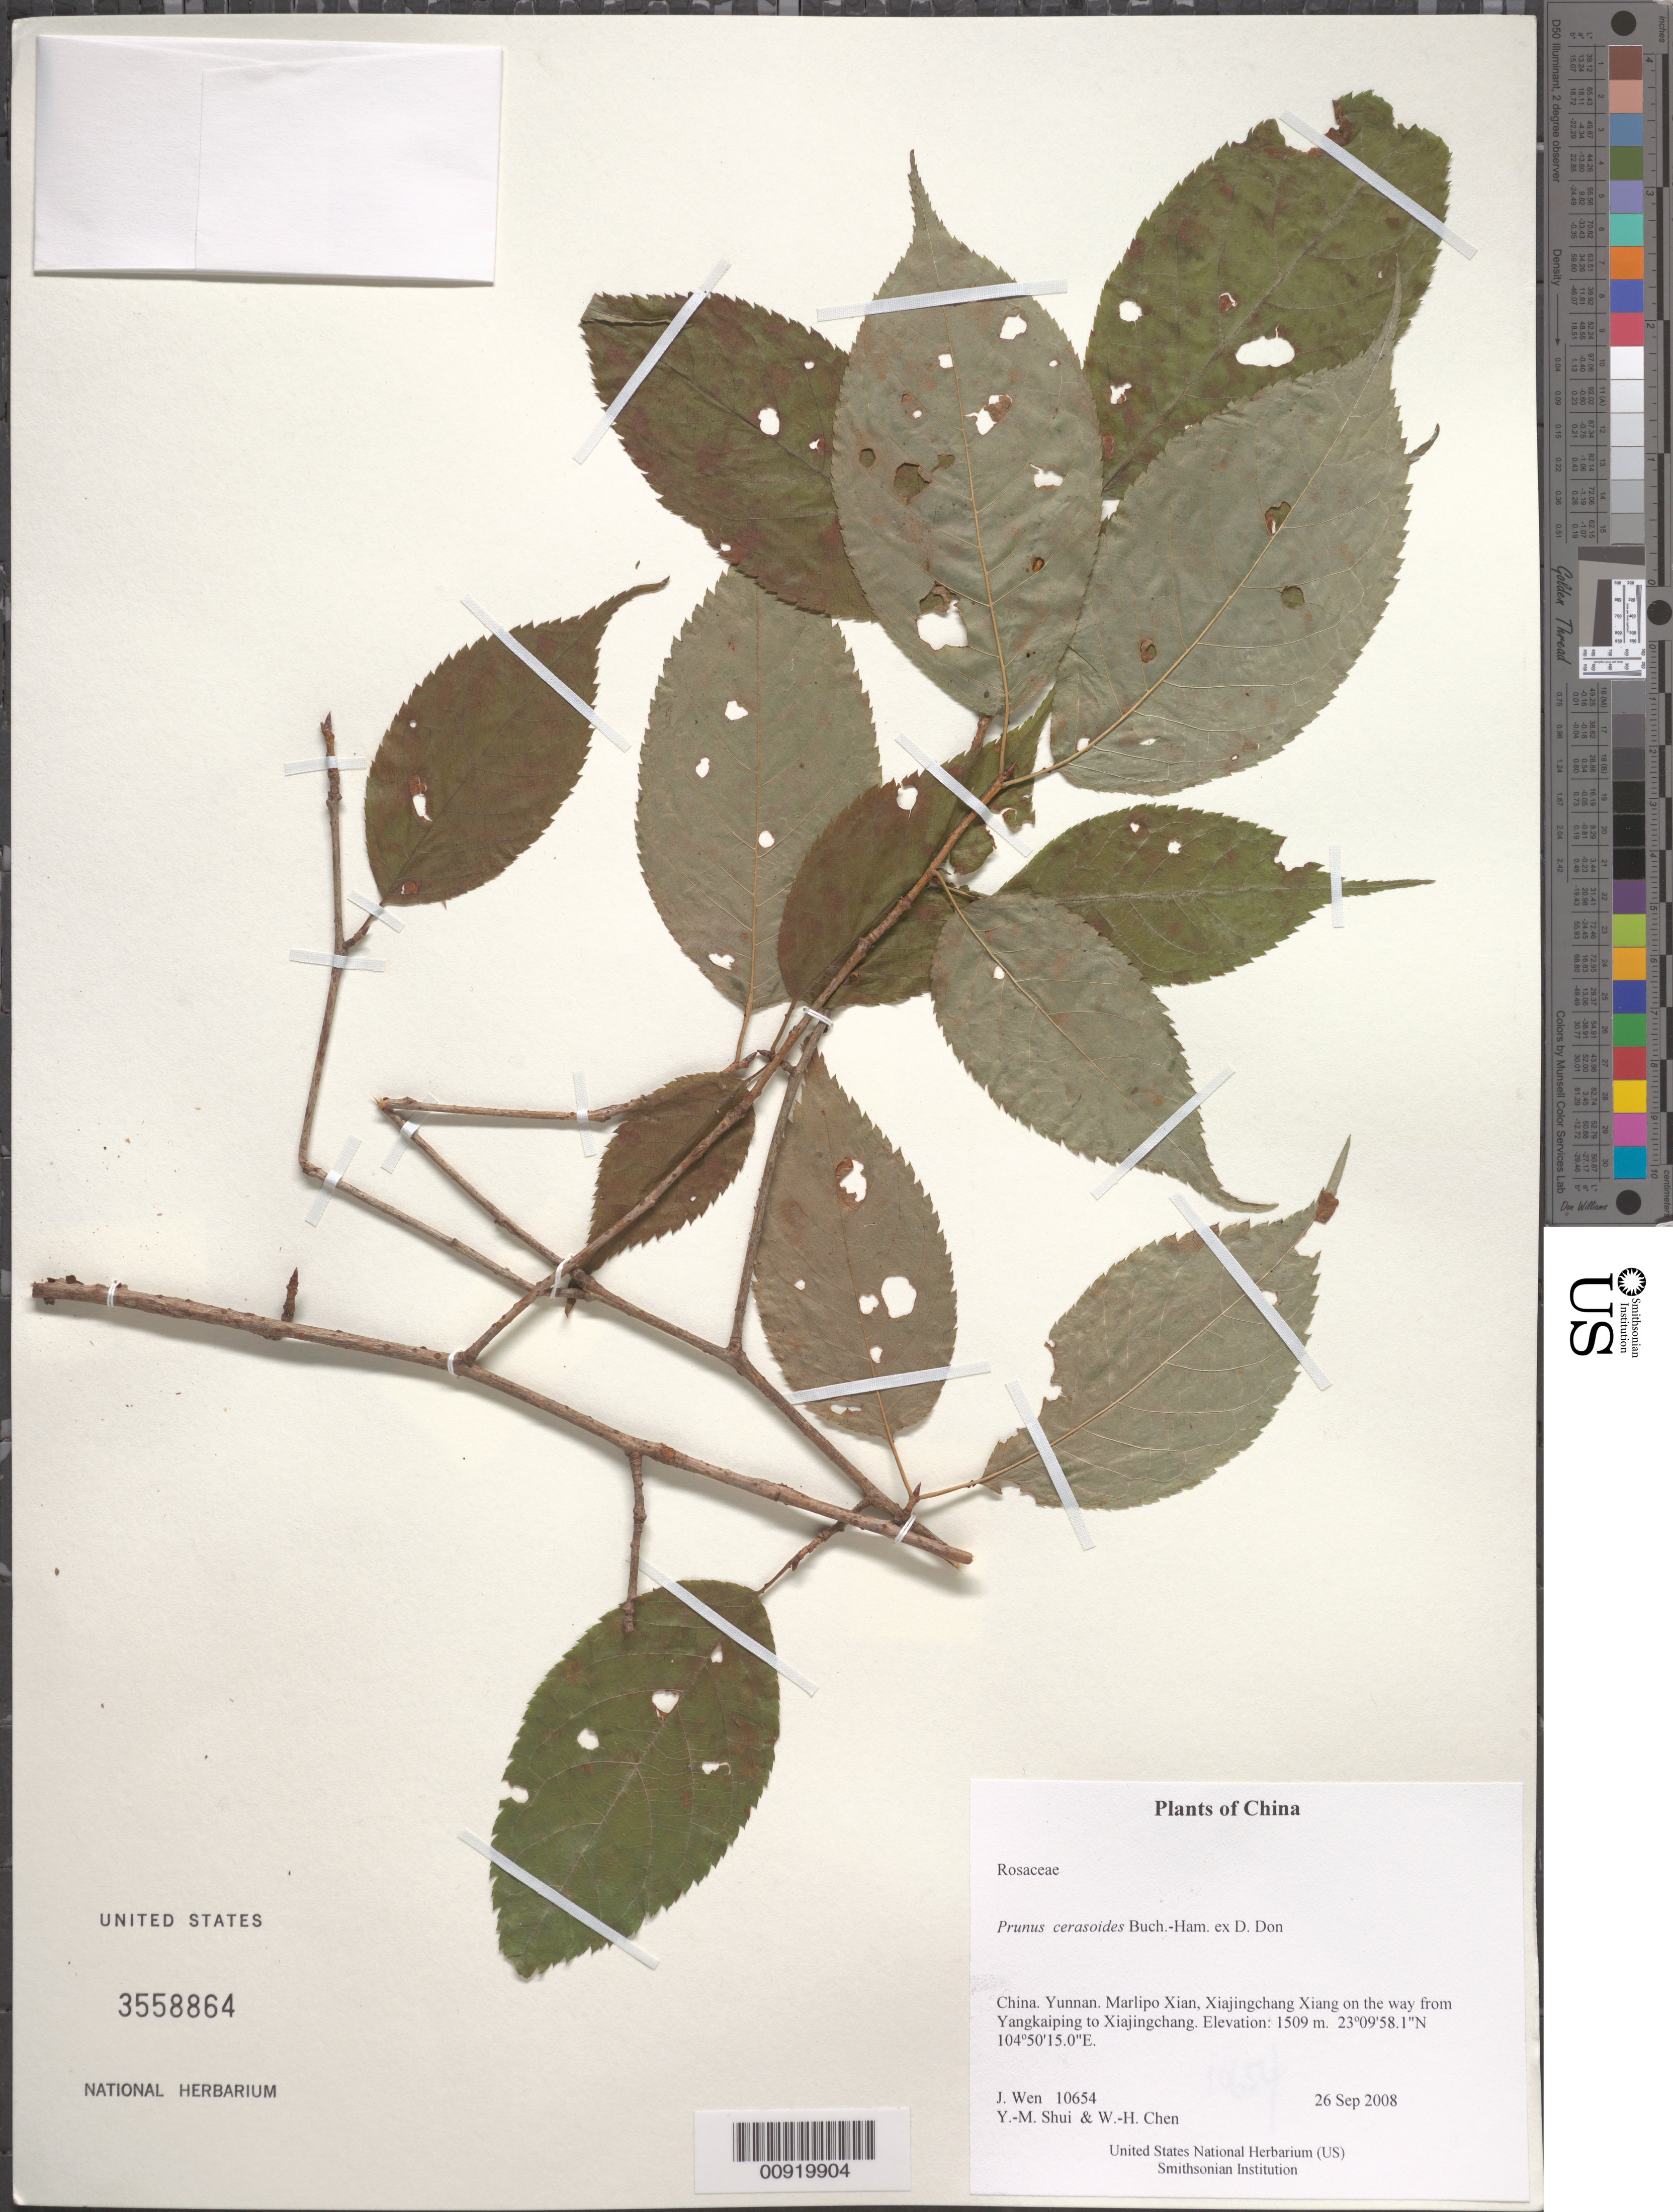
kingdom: Plantae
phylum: Tracheophyta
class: Magnoliopsida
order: Rosales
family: Rosaceae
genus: Prunus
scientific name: Prunus cerasoides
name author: Buch.-Ham. ex D. Don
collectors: J. Wen, Y. Shui & W. Chen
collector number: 10654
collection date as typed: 26 Sep 2008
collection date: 2008-09-26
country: China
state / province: Yunnan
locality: Marlipo Xian, Xiajingchang Xiang on the way from Yangkaiping to Xiajingchang.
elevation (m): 1509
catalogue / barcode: US 3558864